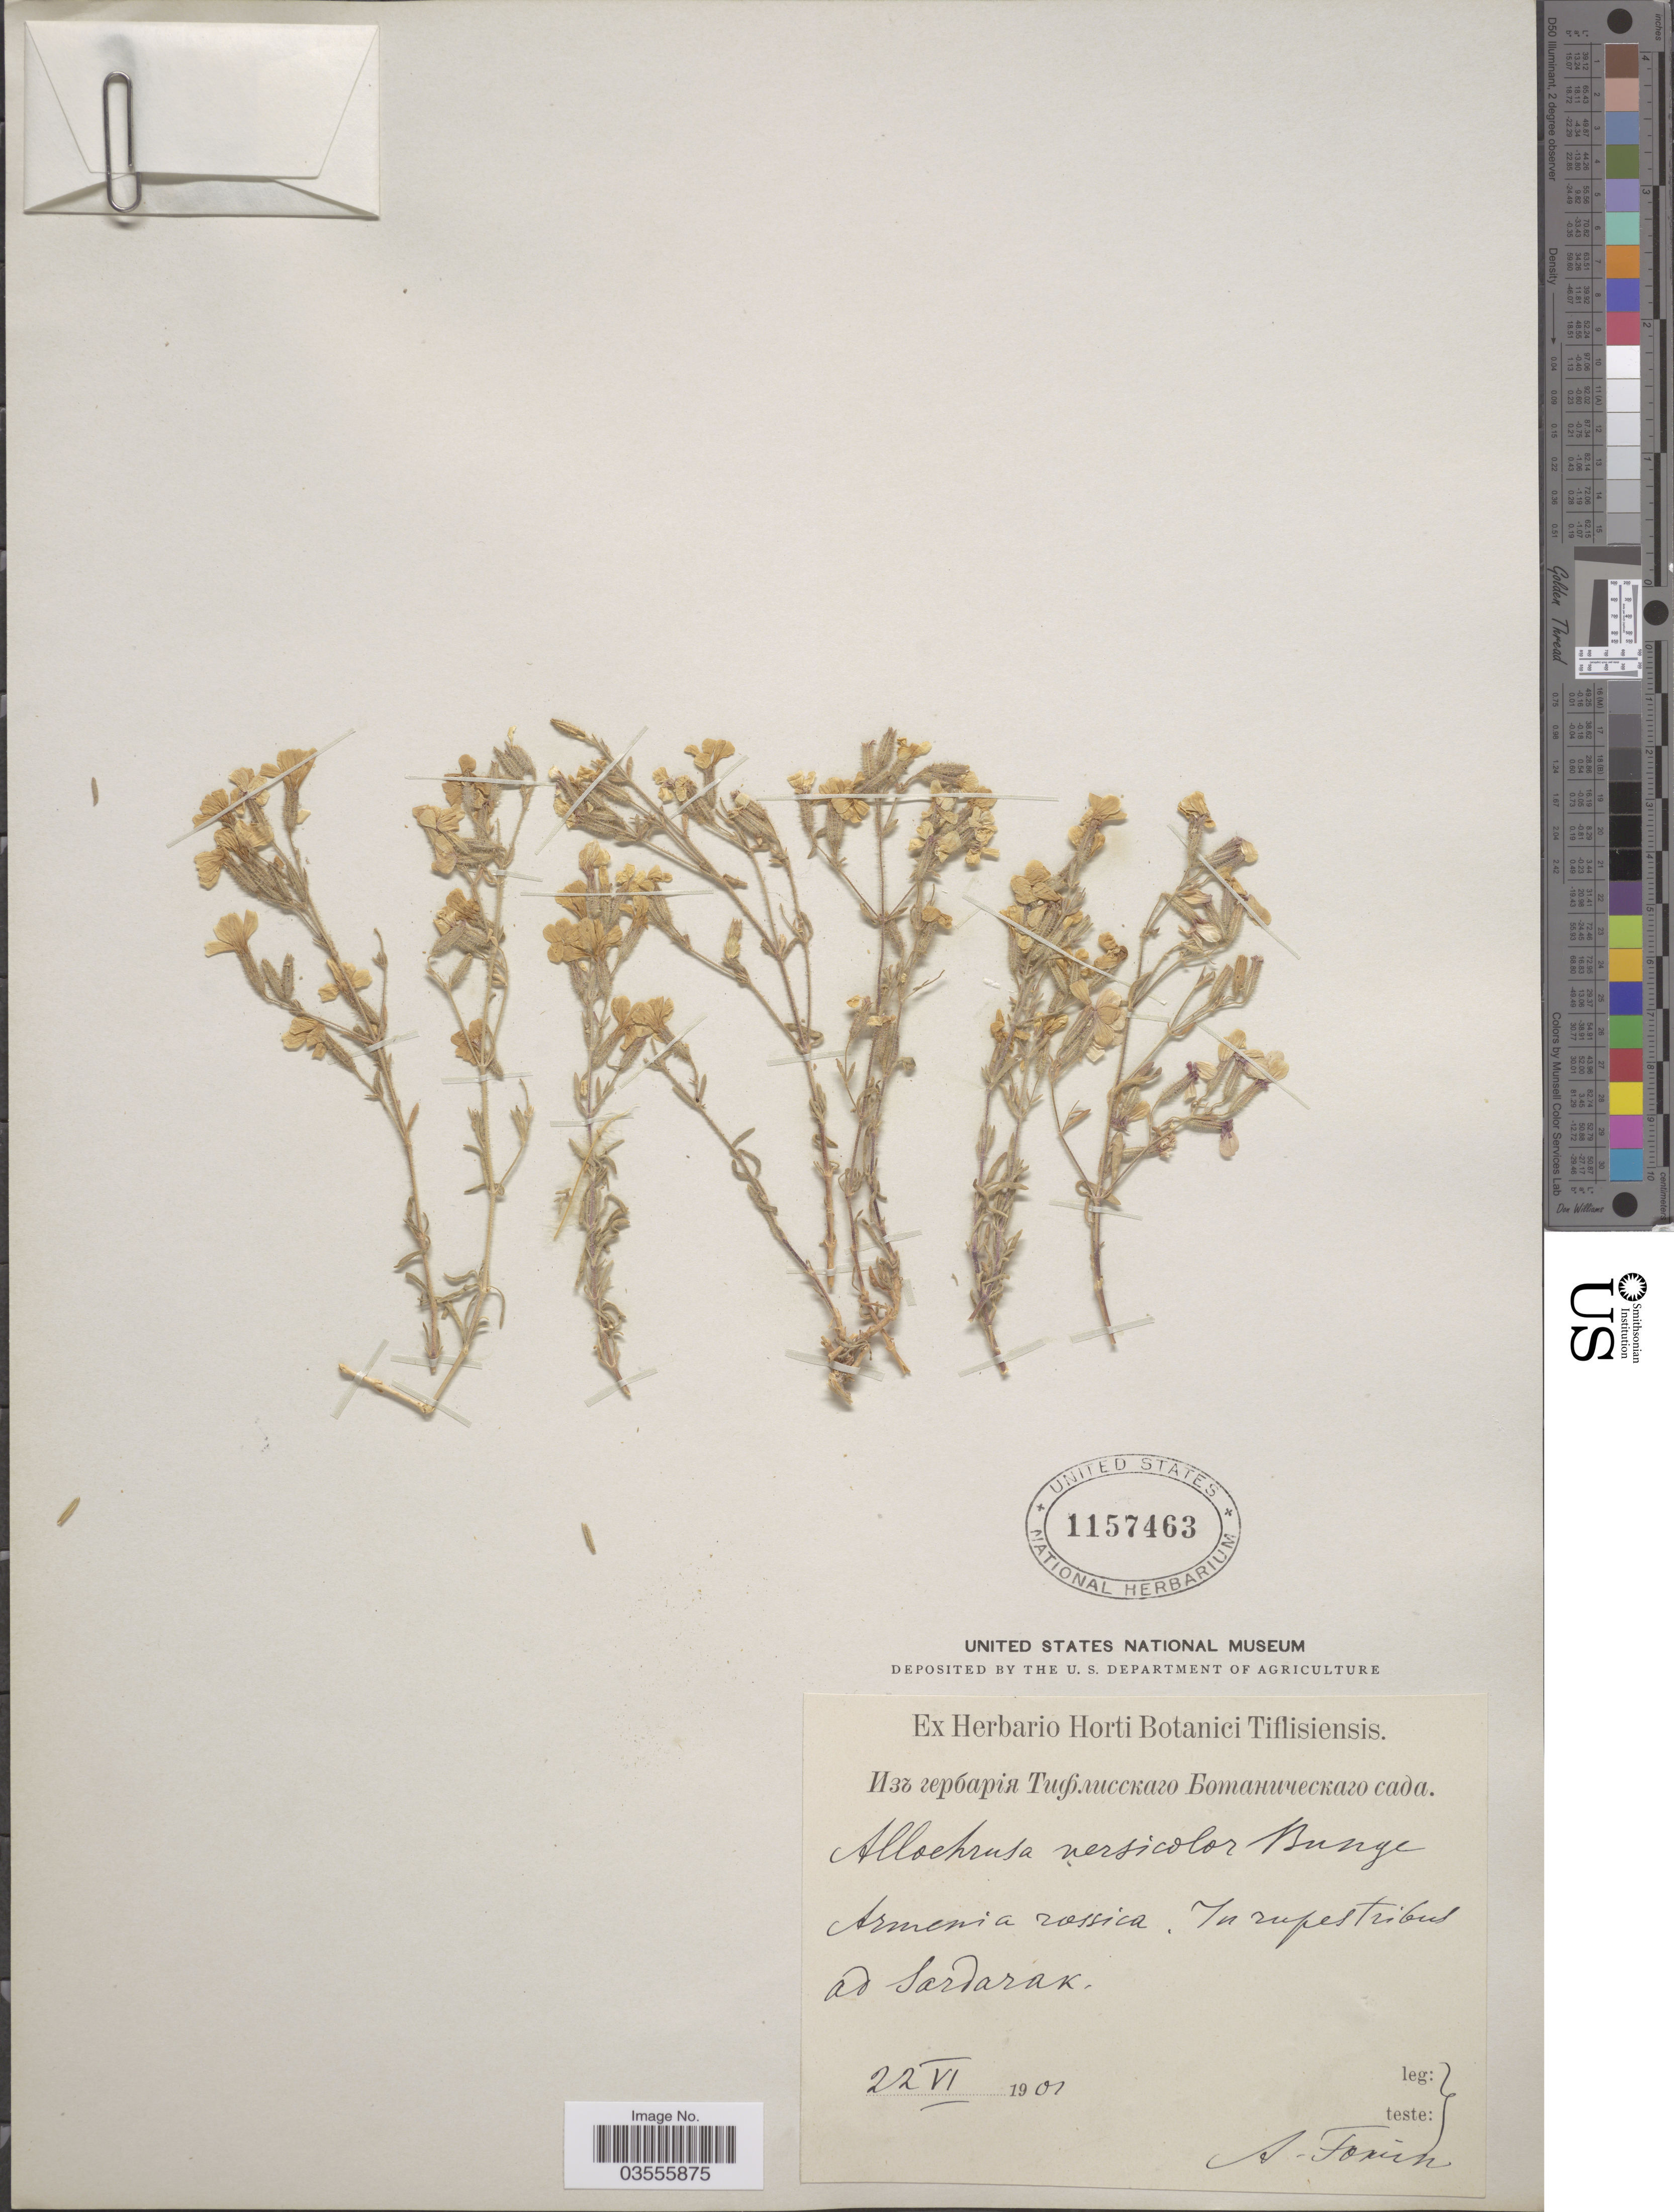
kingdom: Plantae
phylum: Tracheophyta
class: Magnoliopsida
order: Caryophyllales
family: Caryophyllaceae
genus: Acanthophyllum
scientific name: Acanthophyllum versicolor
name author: Fisch. & C.A. Mey.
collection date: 1901-06-22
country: Armenia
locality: Armenia rossica. In rupestribus ad Sardarak.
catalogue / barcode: US 1157463